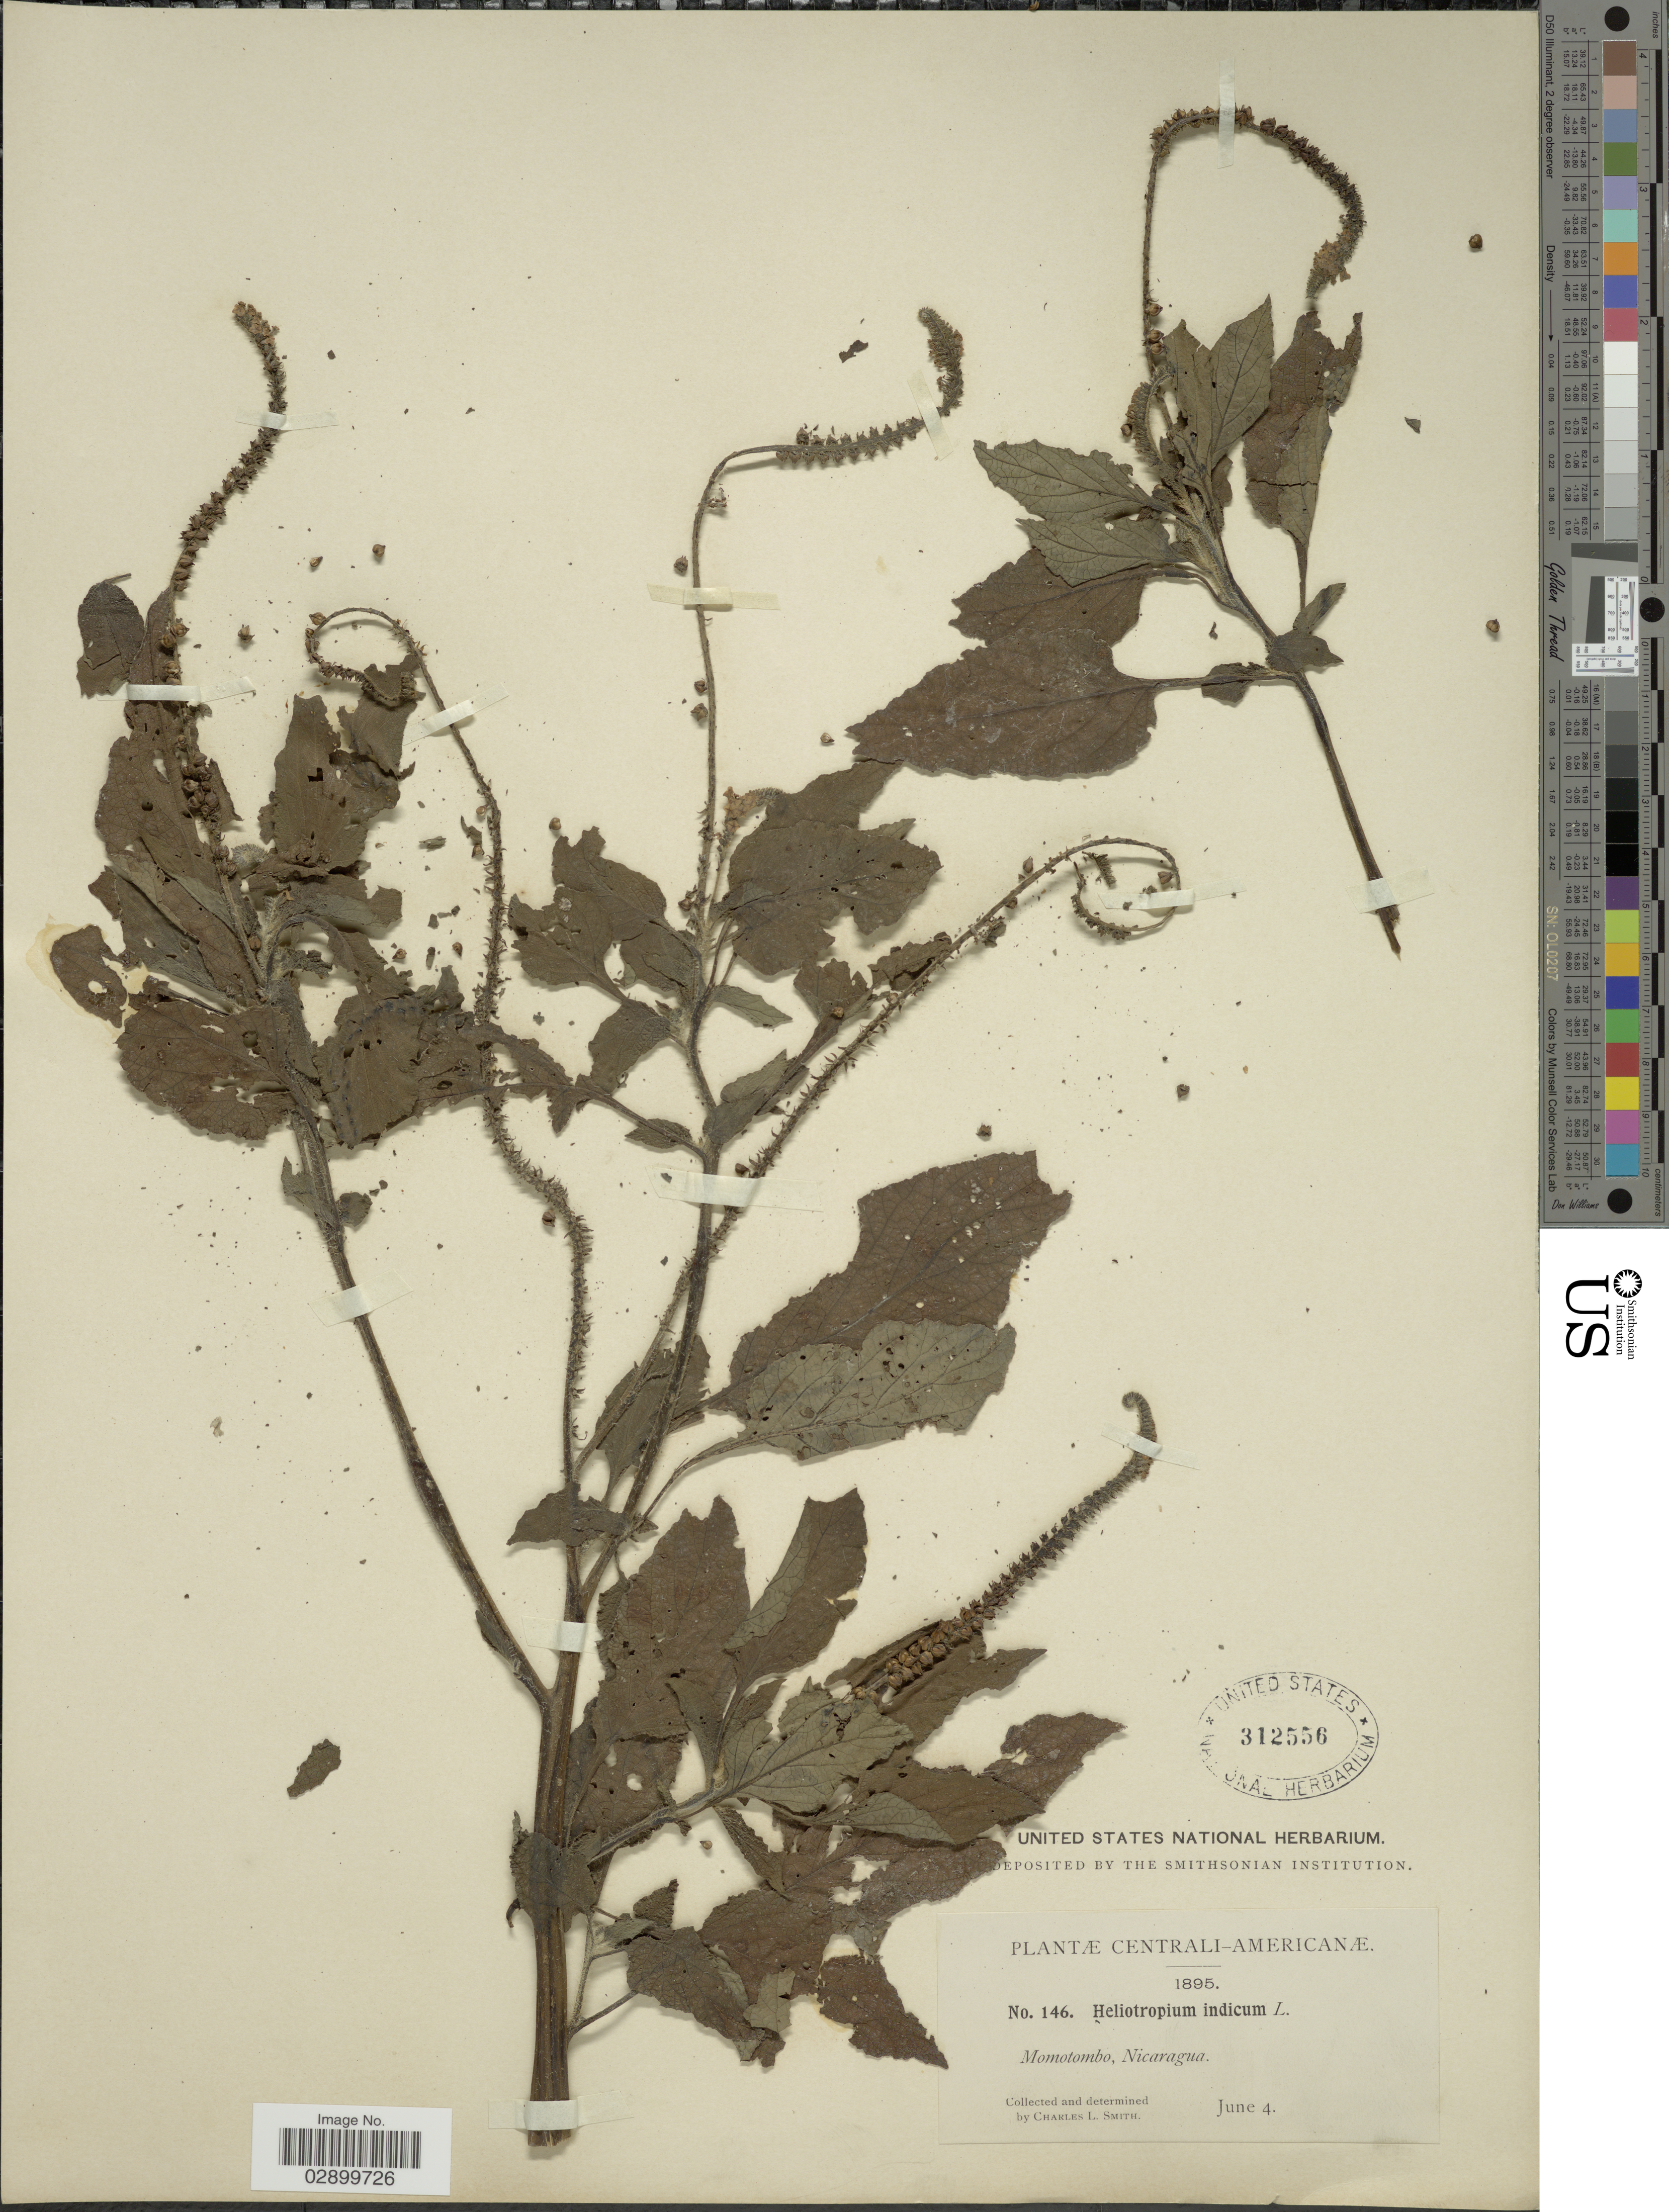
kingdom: Plantae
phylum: Tracheophyta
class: Magnoliopsida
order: Boraginales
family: Heliotropiaceae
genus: Heliotropium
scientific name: Heliotropium indicum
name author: L.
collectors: C. L. Smith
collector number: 146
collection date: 1895-06-04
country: Nicaragua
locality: Momotombo.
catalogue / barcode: US 312556